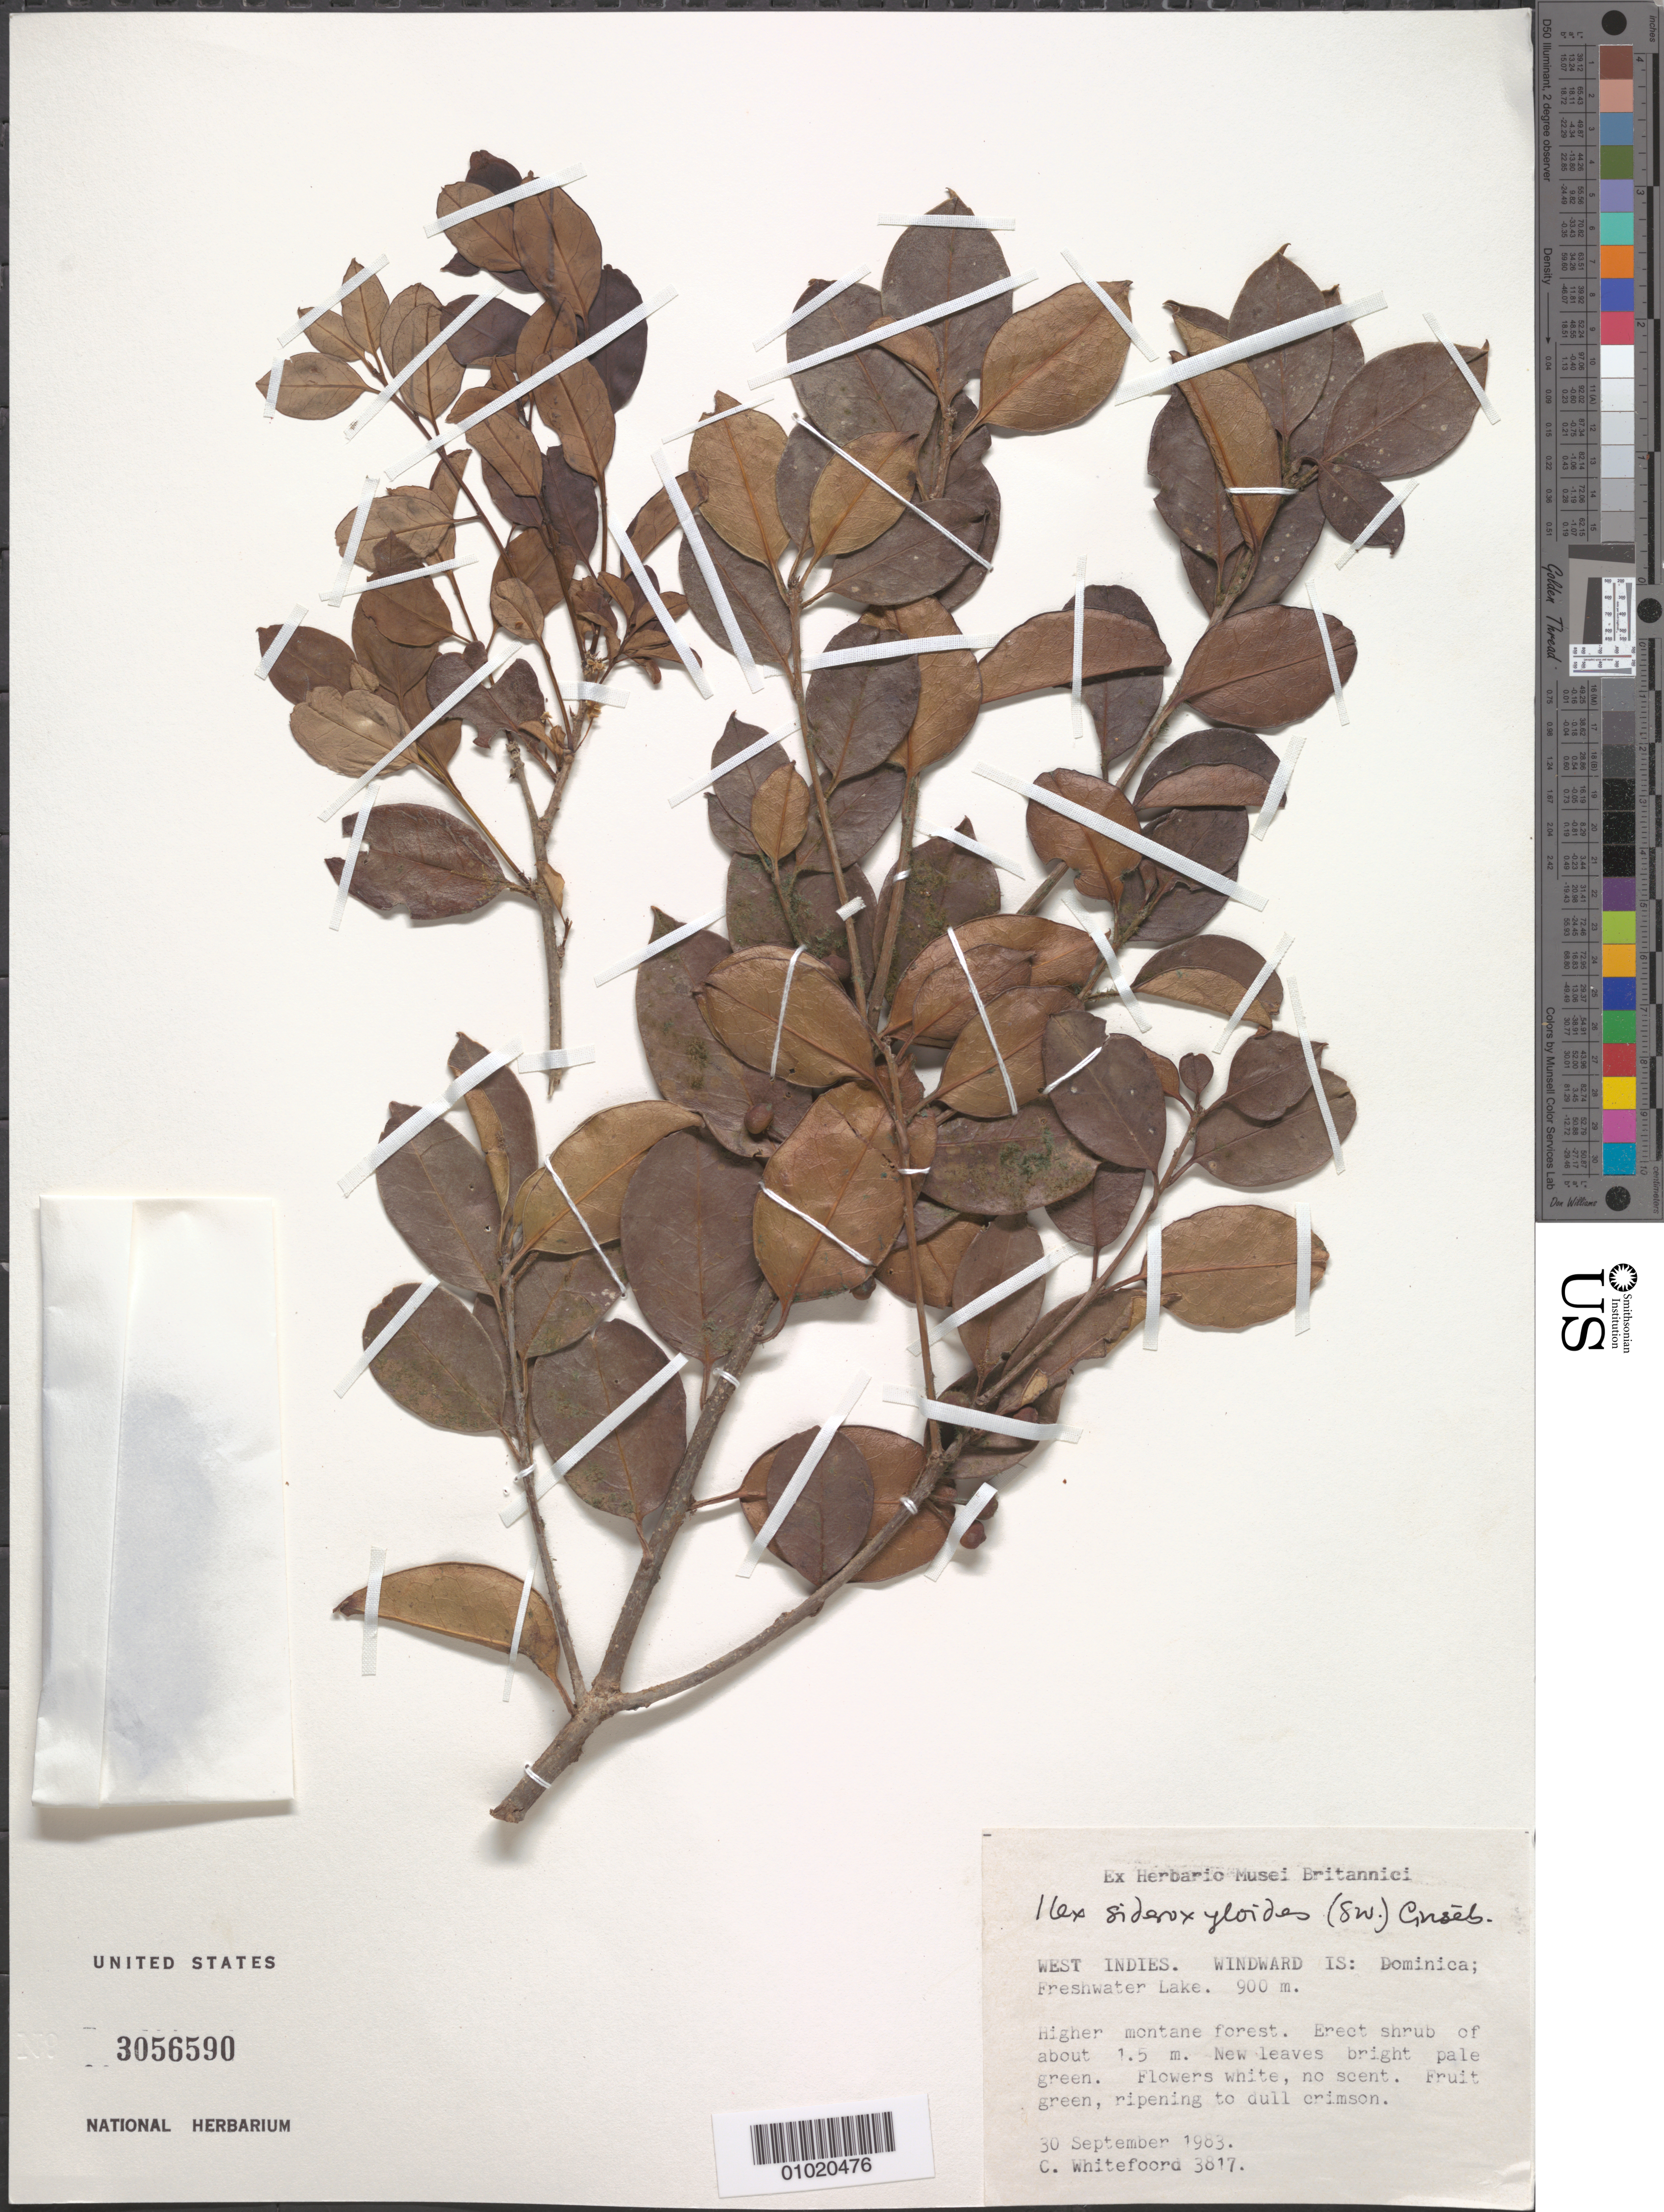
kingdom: Plantae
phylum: Tracheophyta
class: Magnoliopsida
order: Aquifoliales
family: Aquifoliaceae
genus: Ilex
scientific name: Ilex sideroxyloides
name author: (Sw.) Griseb.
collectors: C. Whitefoord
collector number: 3817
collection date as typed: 30 Sep 1983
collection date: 1983-09-30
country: Dominica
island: Dominica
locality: Freshwater Lake. higher montane forest.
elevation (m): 900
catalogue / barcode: US 3056590